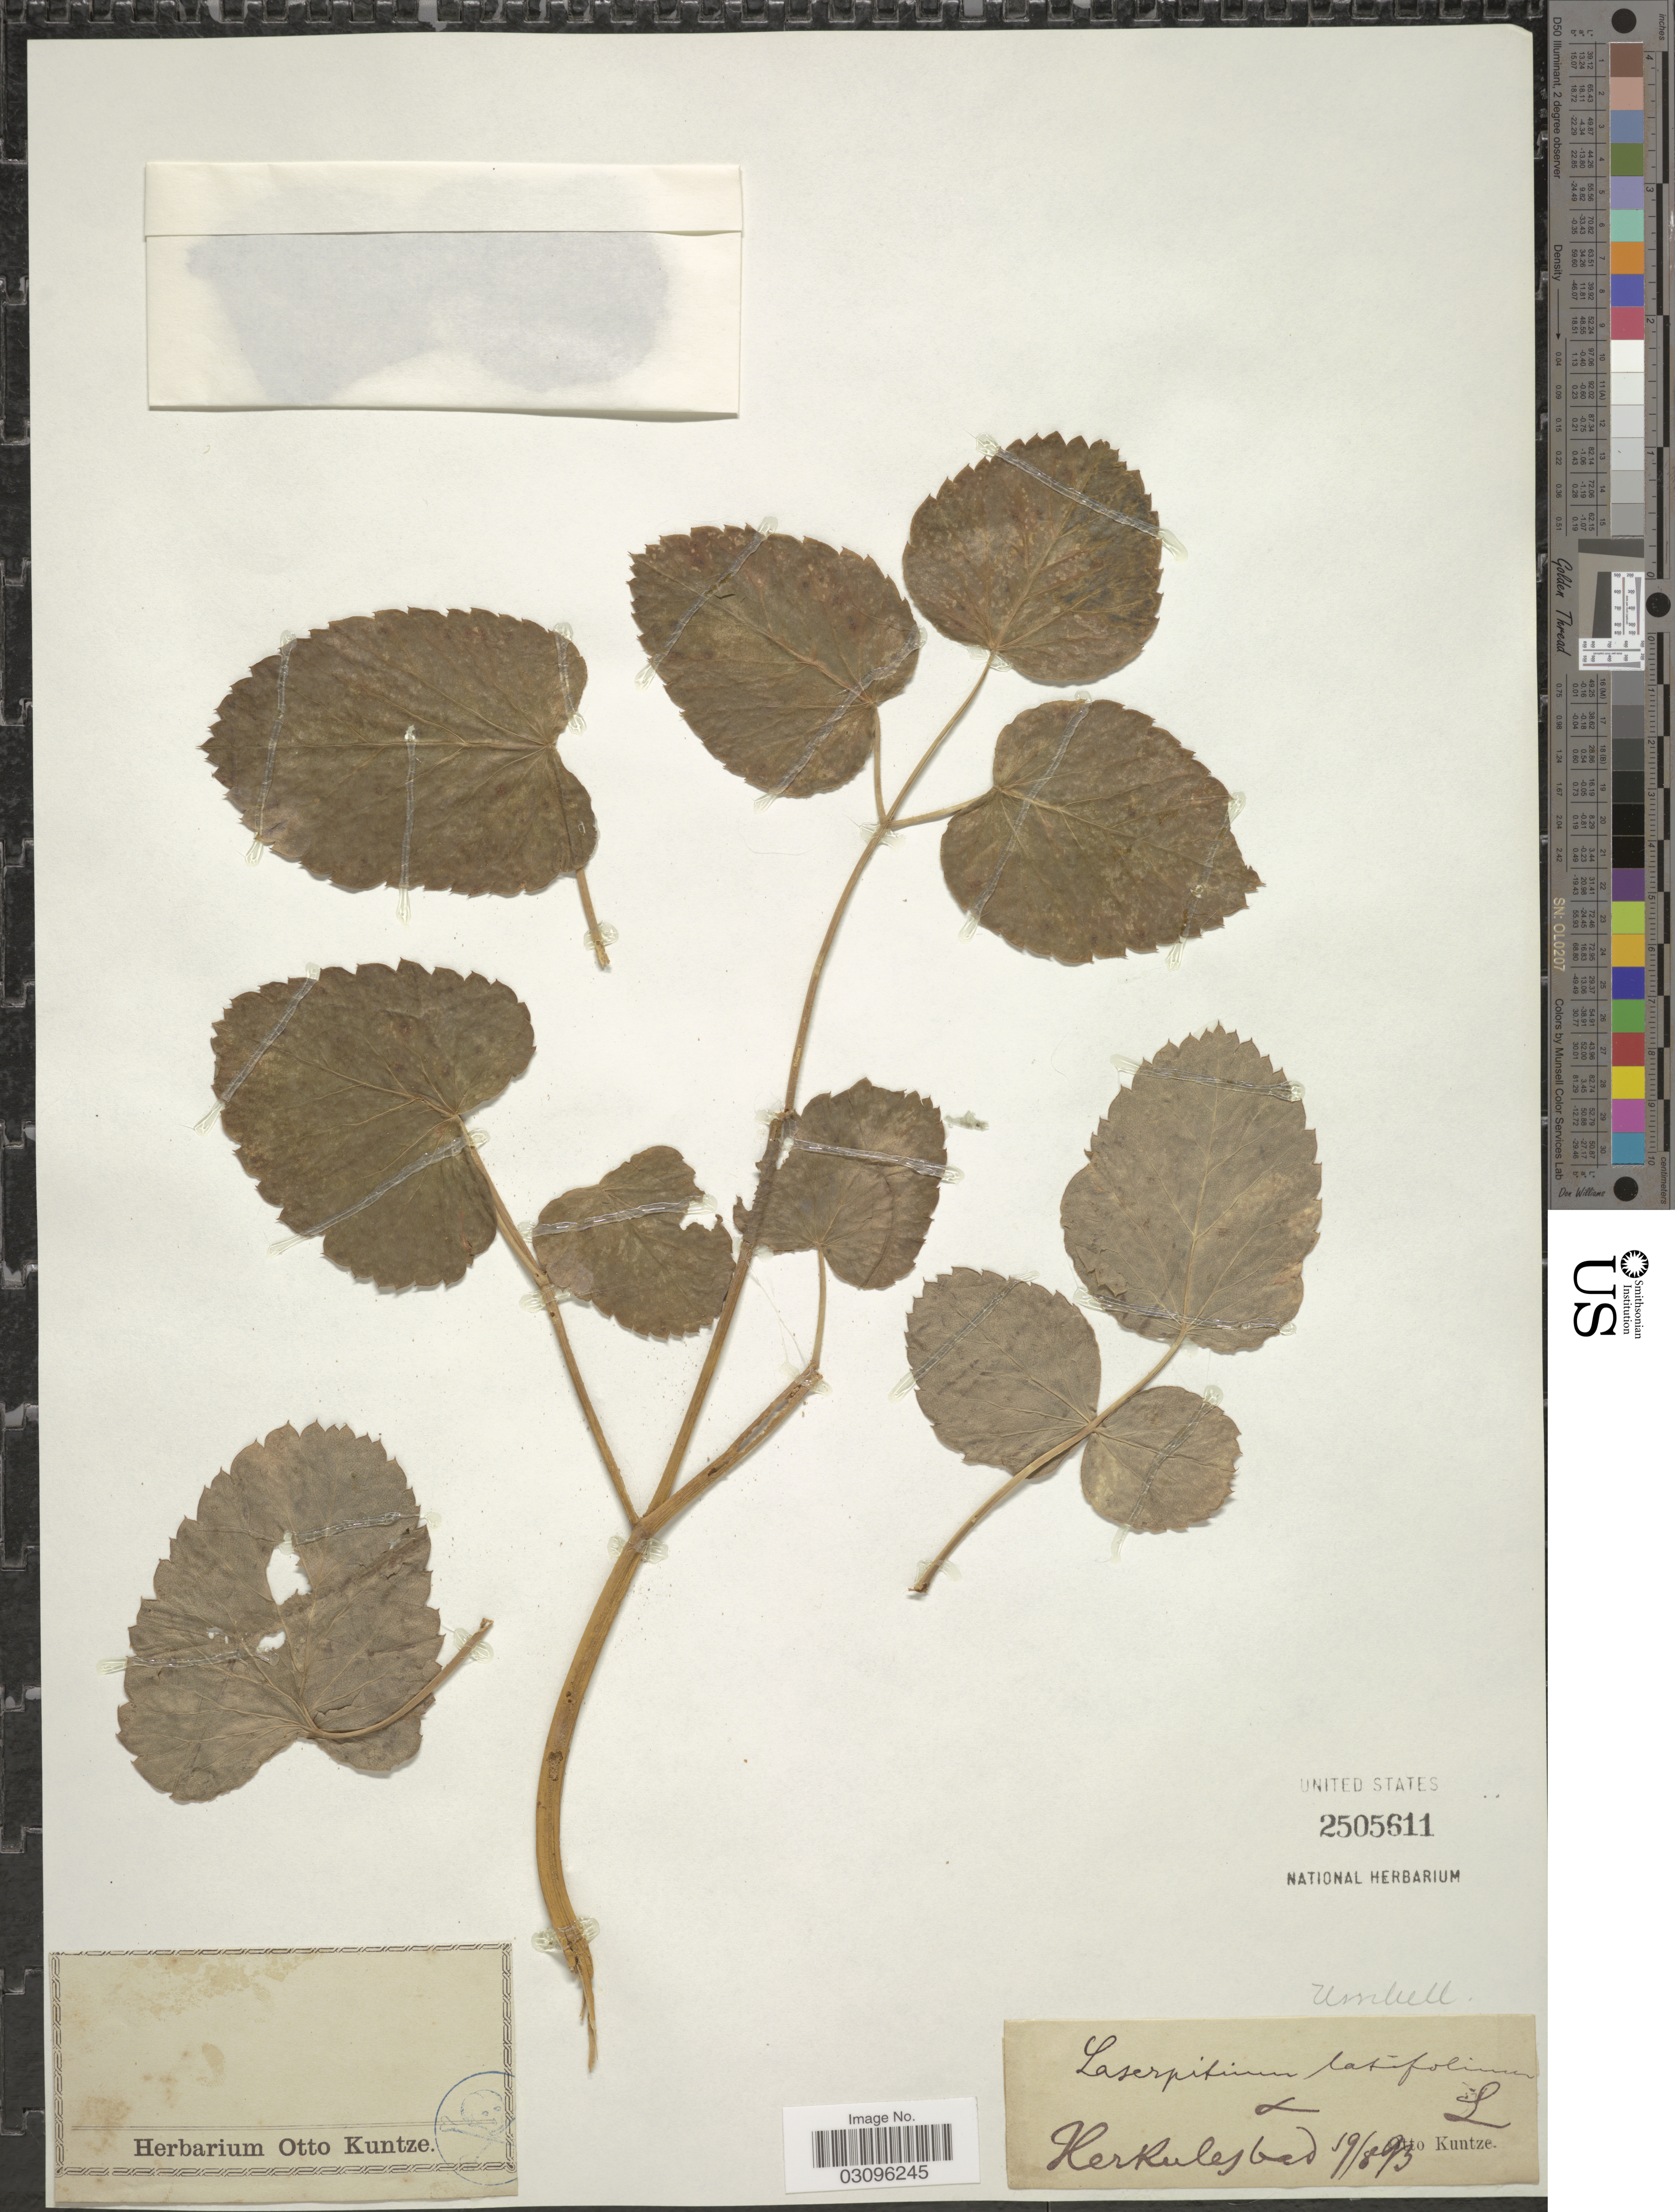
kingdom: Plantae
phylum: Tracheophyta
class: Magnoliopsida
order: Apiales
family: Apiaceae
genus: Laserpitium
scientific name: Laserpitium latifolium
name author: L.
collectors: C.E.O. Kuntze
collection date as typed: Transcribed d/m/y: 19/8/93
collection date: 1893-08-19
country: Romania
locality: Herkulesbad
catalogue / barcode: US 2505611